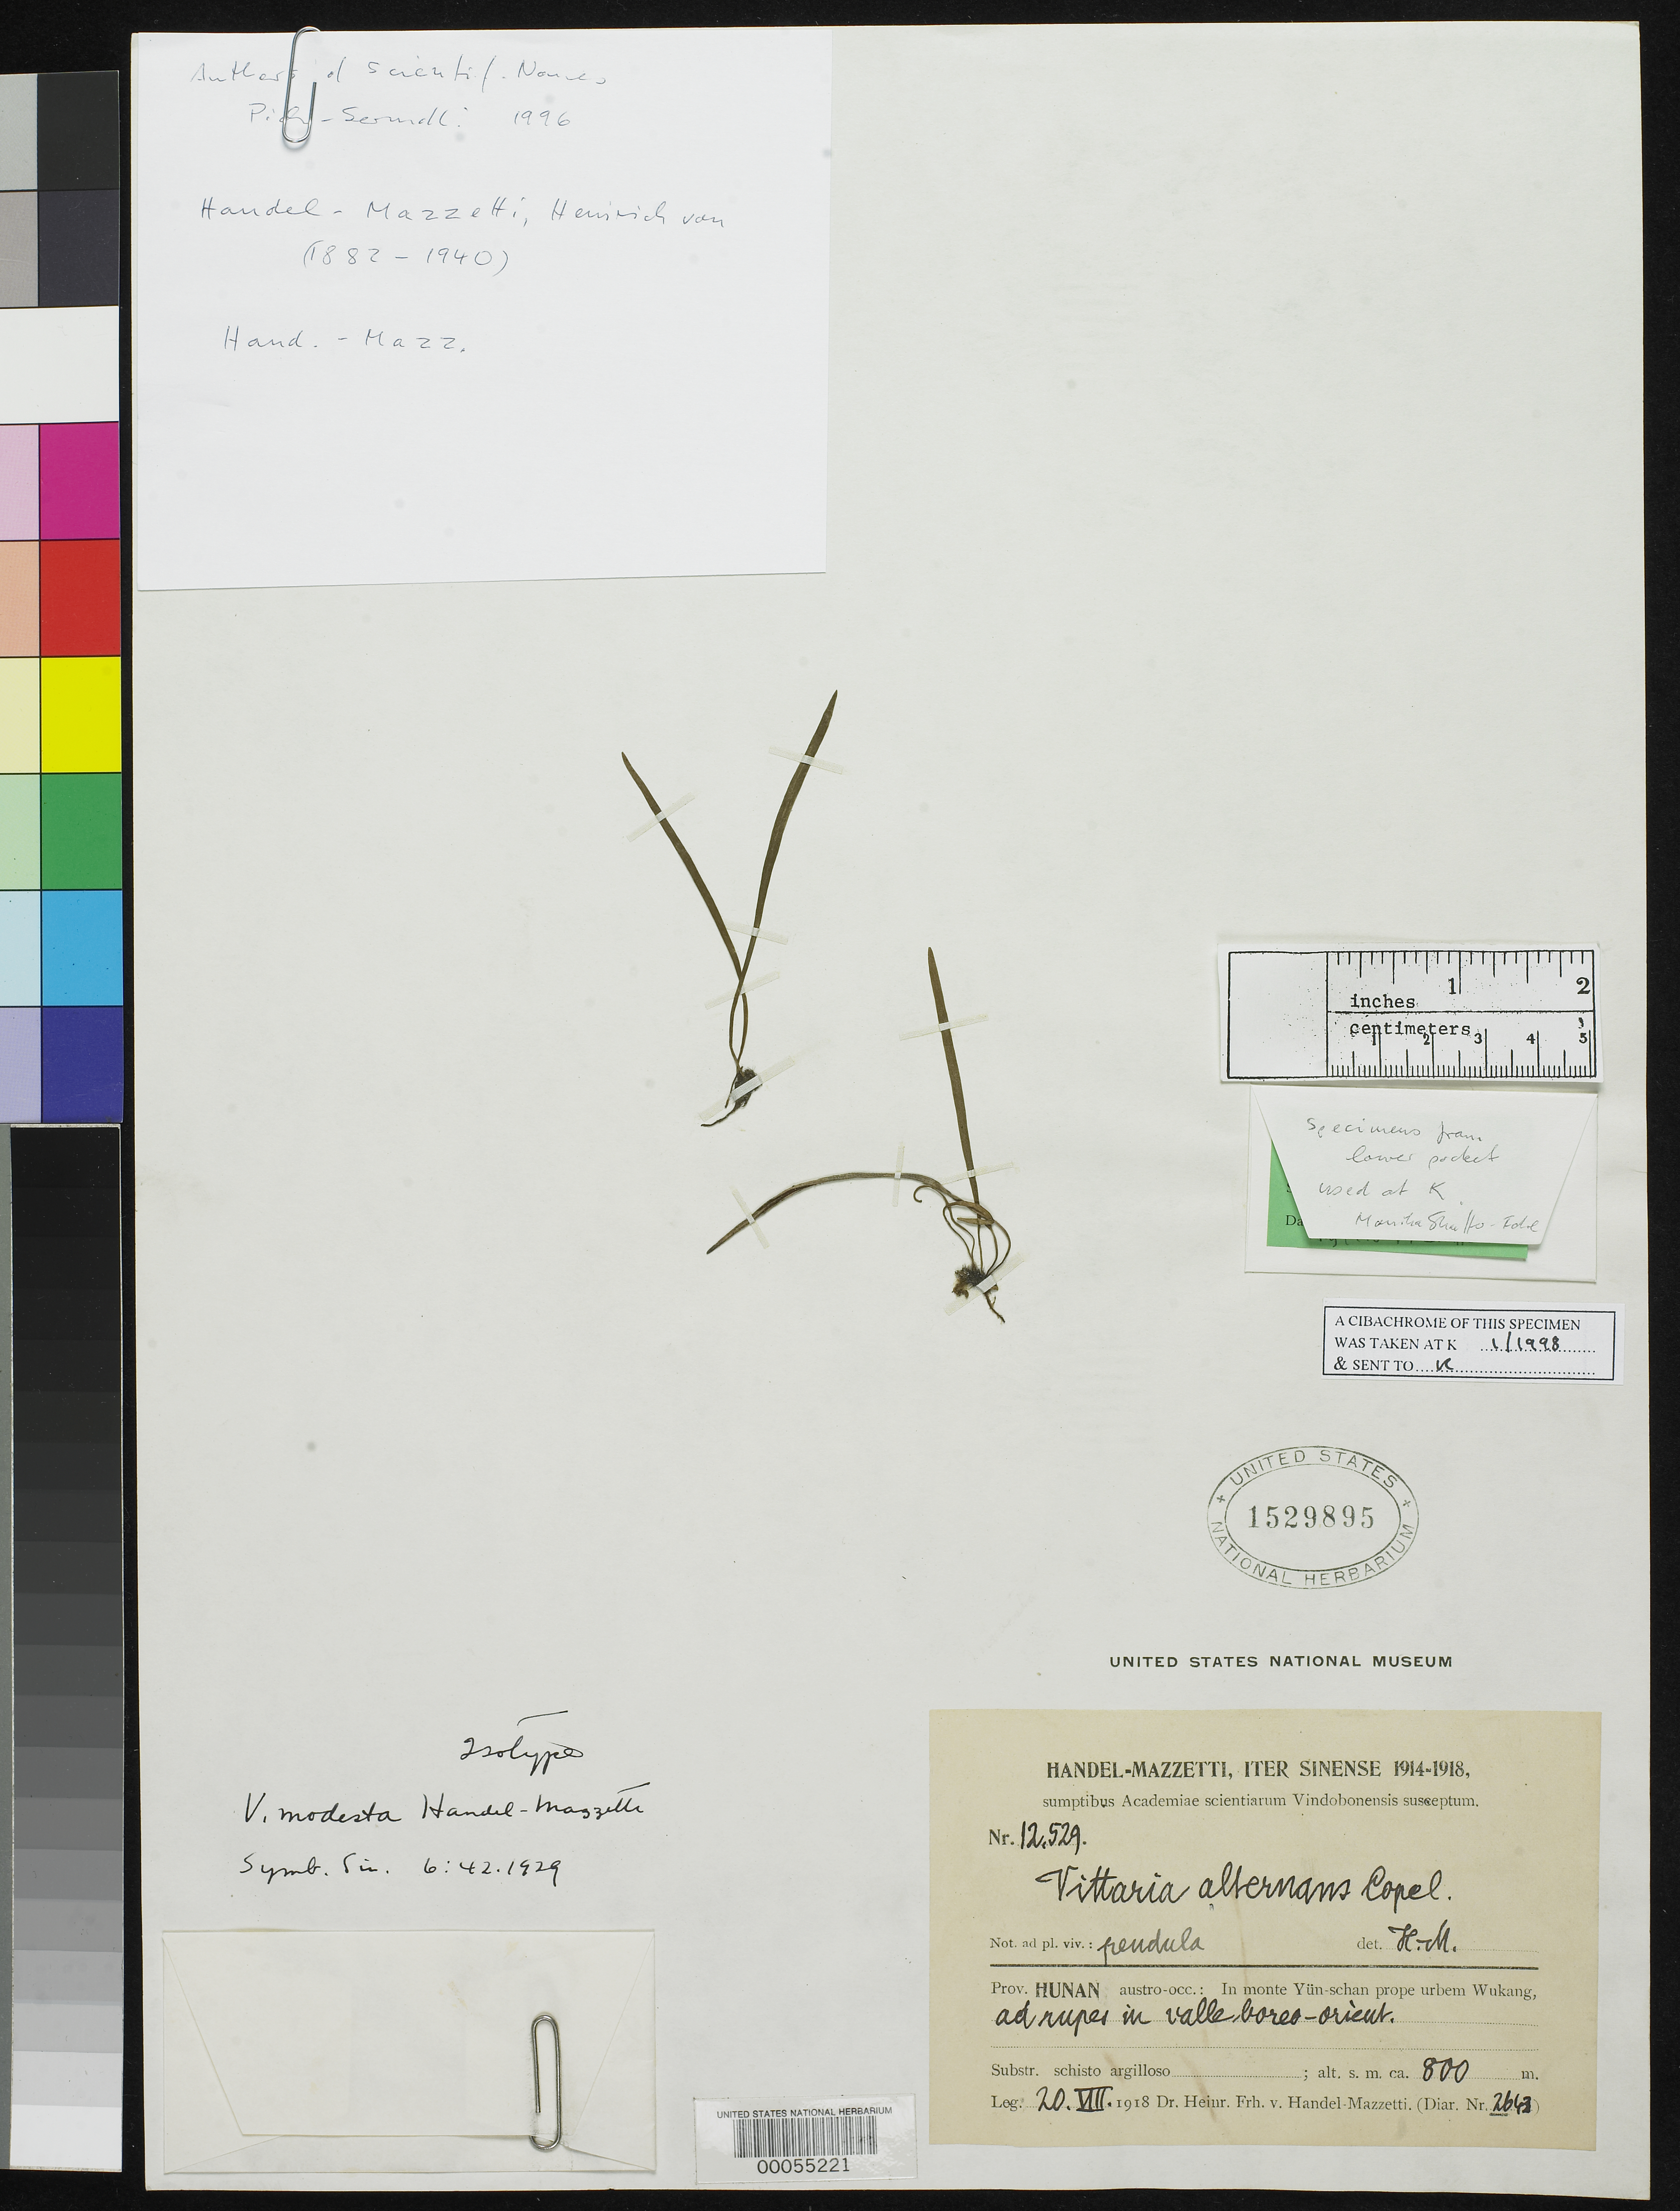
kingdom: Plantae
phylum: Tracheophyta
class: Polypodiopsida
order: Polypodiales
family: Pteridaceae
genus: Vittaria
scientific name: Vittaria modesta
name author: Hand.-Mazz.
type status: Type Collection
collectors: H. Handel-Mazzetti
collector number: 2643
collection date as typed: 20 Aug 1918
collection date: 1918-08-20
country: China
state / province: Hunan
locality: Austro.-occ., in Monte Schan prope urbem Wukang.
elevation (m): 800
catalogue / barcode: US 1529895